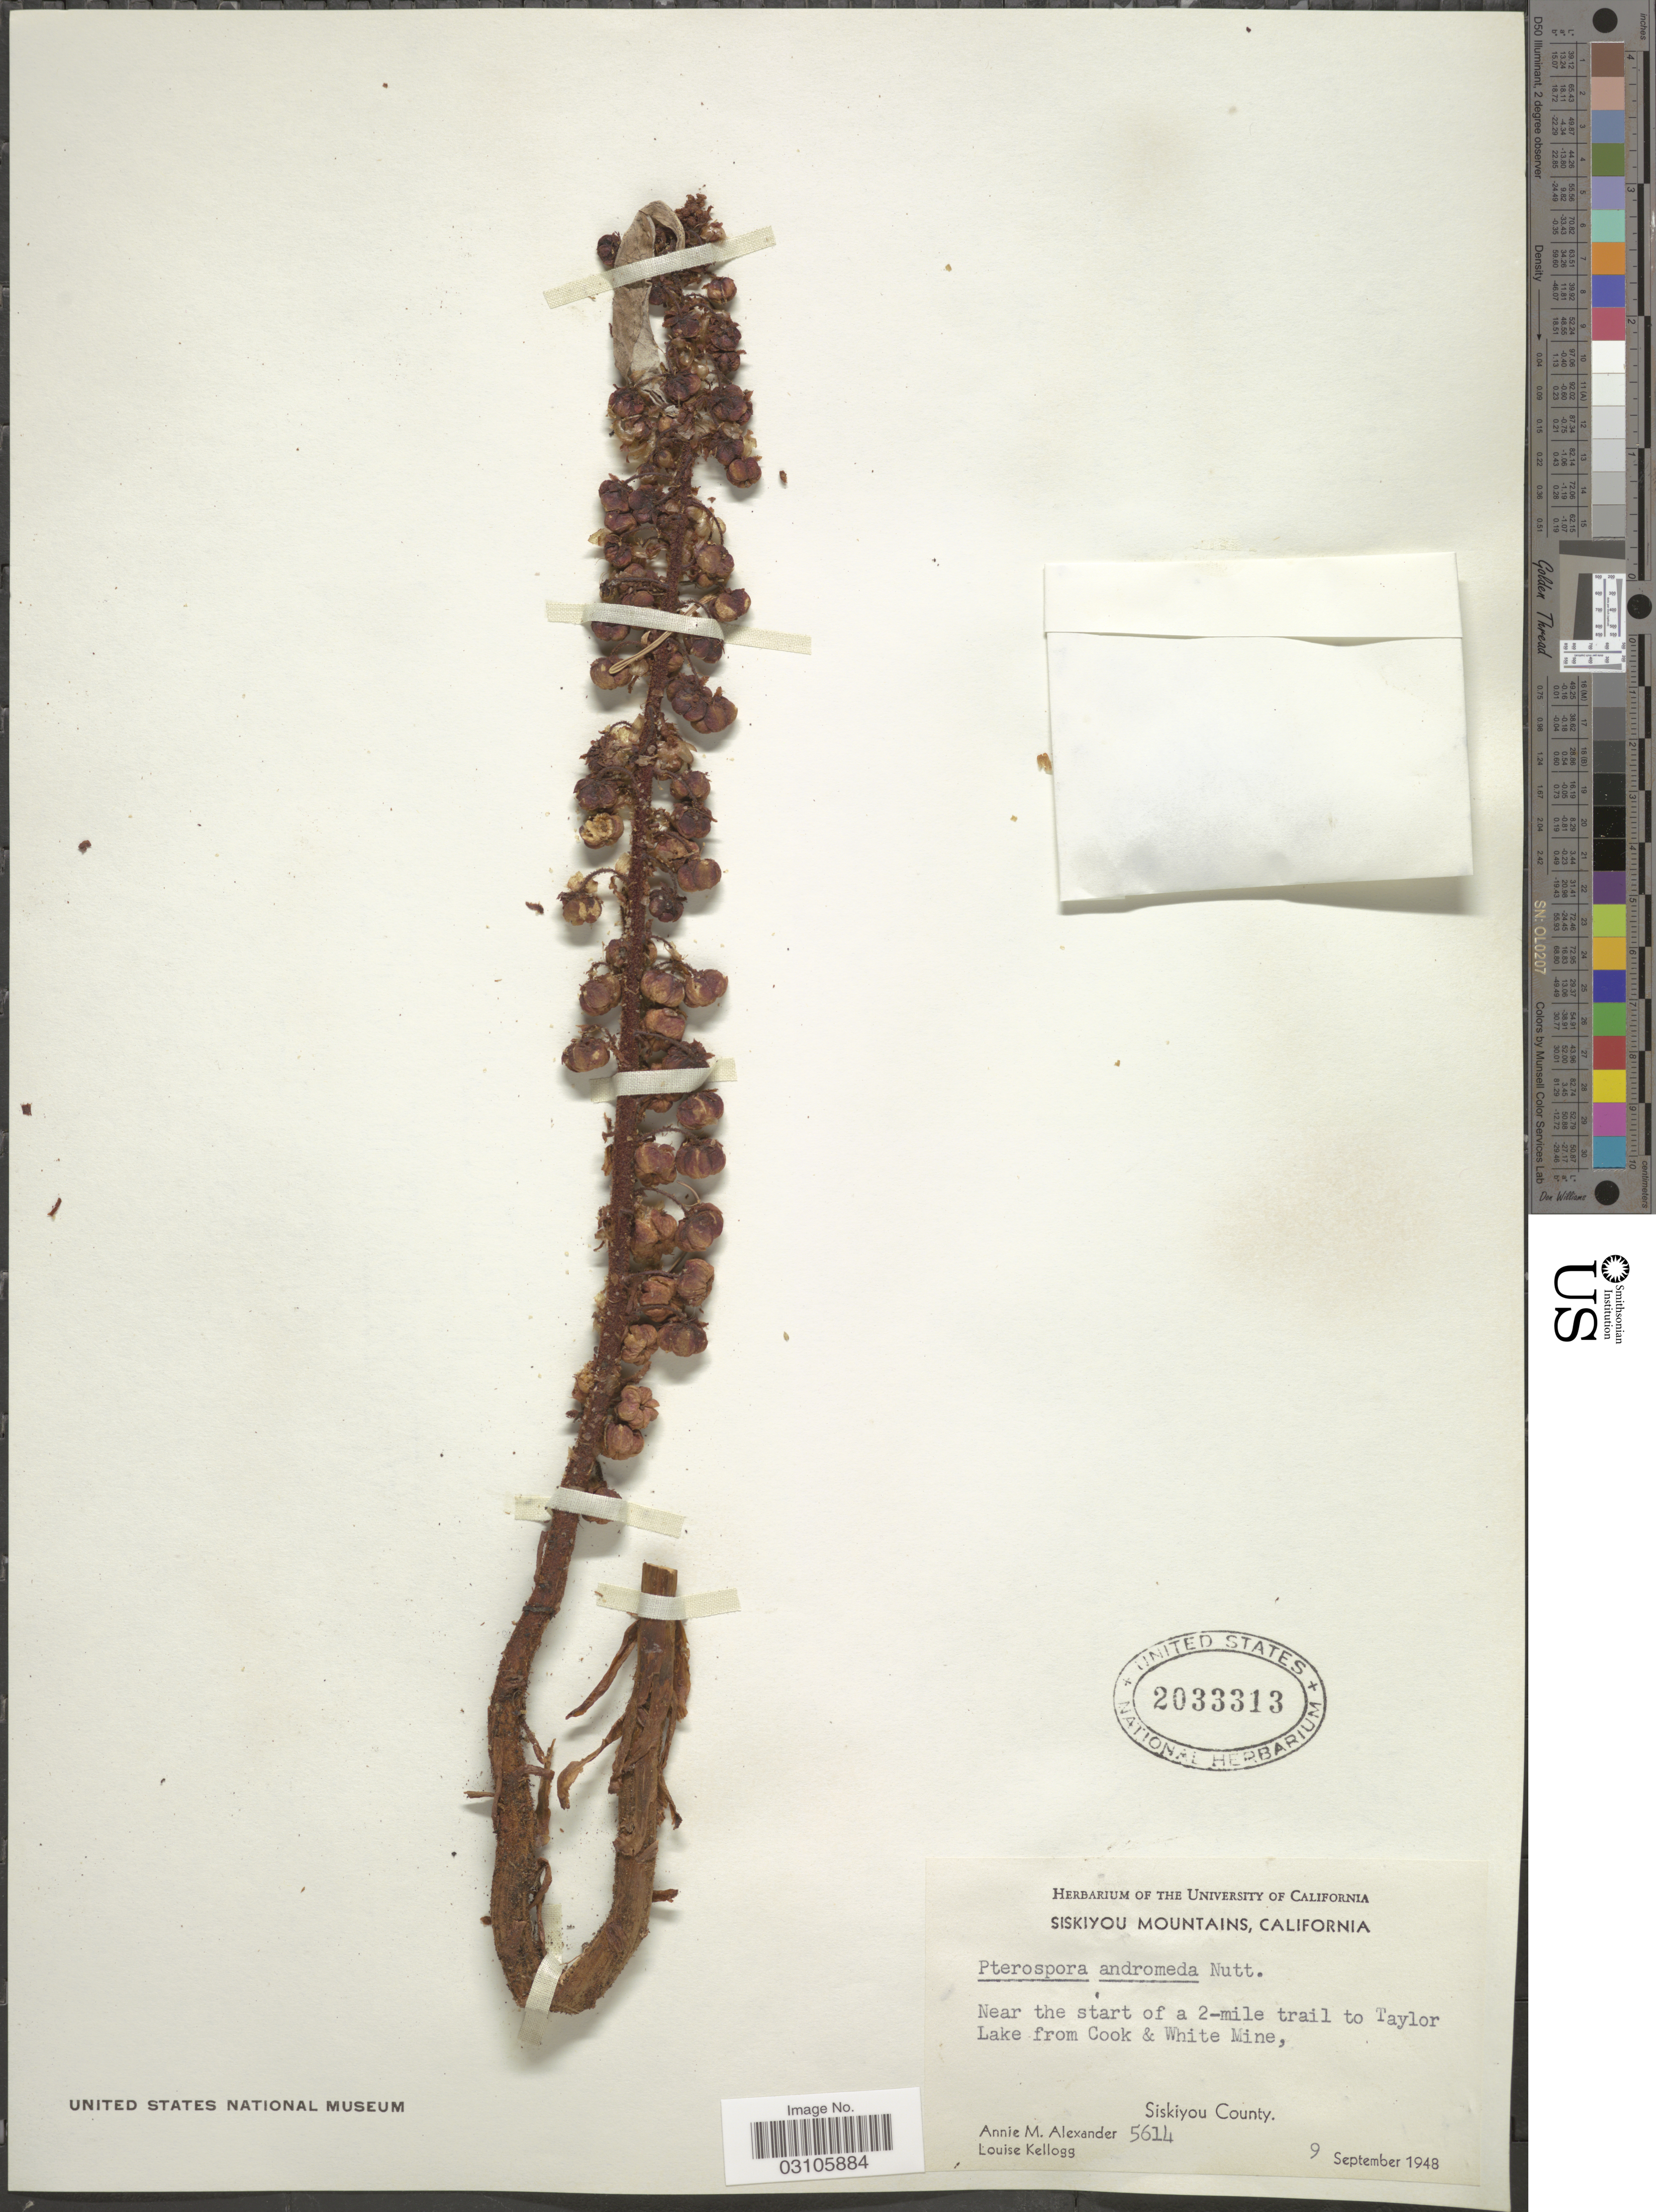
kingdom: Plantae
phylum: Tracheophyta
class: Magnoliopsida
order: Ericales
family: Ericaceae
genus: Pterospora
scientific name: Pterospora andromedea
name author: Nutt.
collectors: A. M. Alexander & L. Kellogg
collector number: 5614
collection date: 1948-09-09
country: United States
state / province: California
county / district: Siskiyou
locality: Siskiyou Mountains. Near the start of a 2-mile trail to Taylor Lake from Cook & White Mine, Siskiyou County.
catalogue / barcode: US 2033313